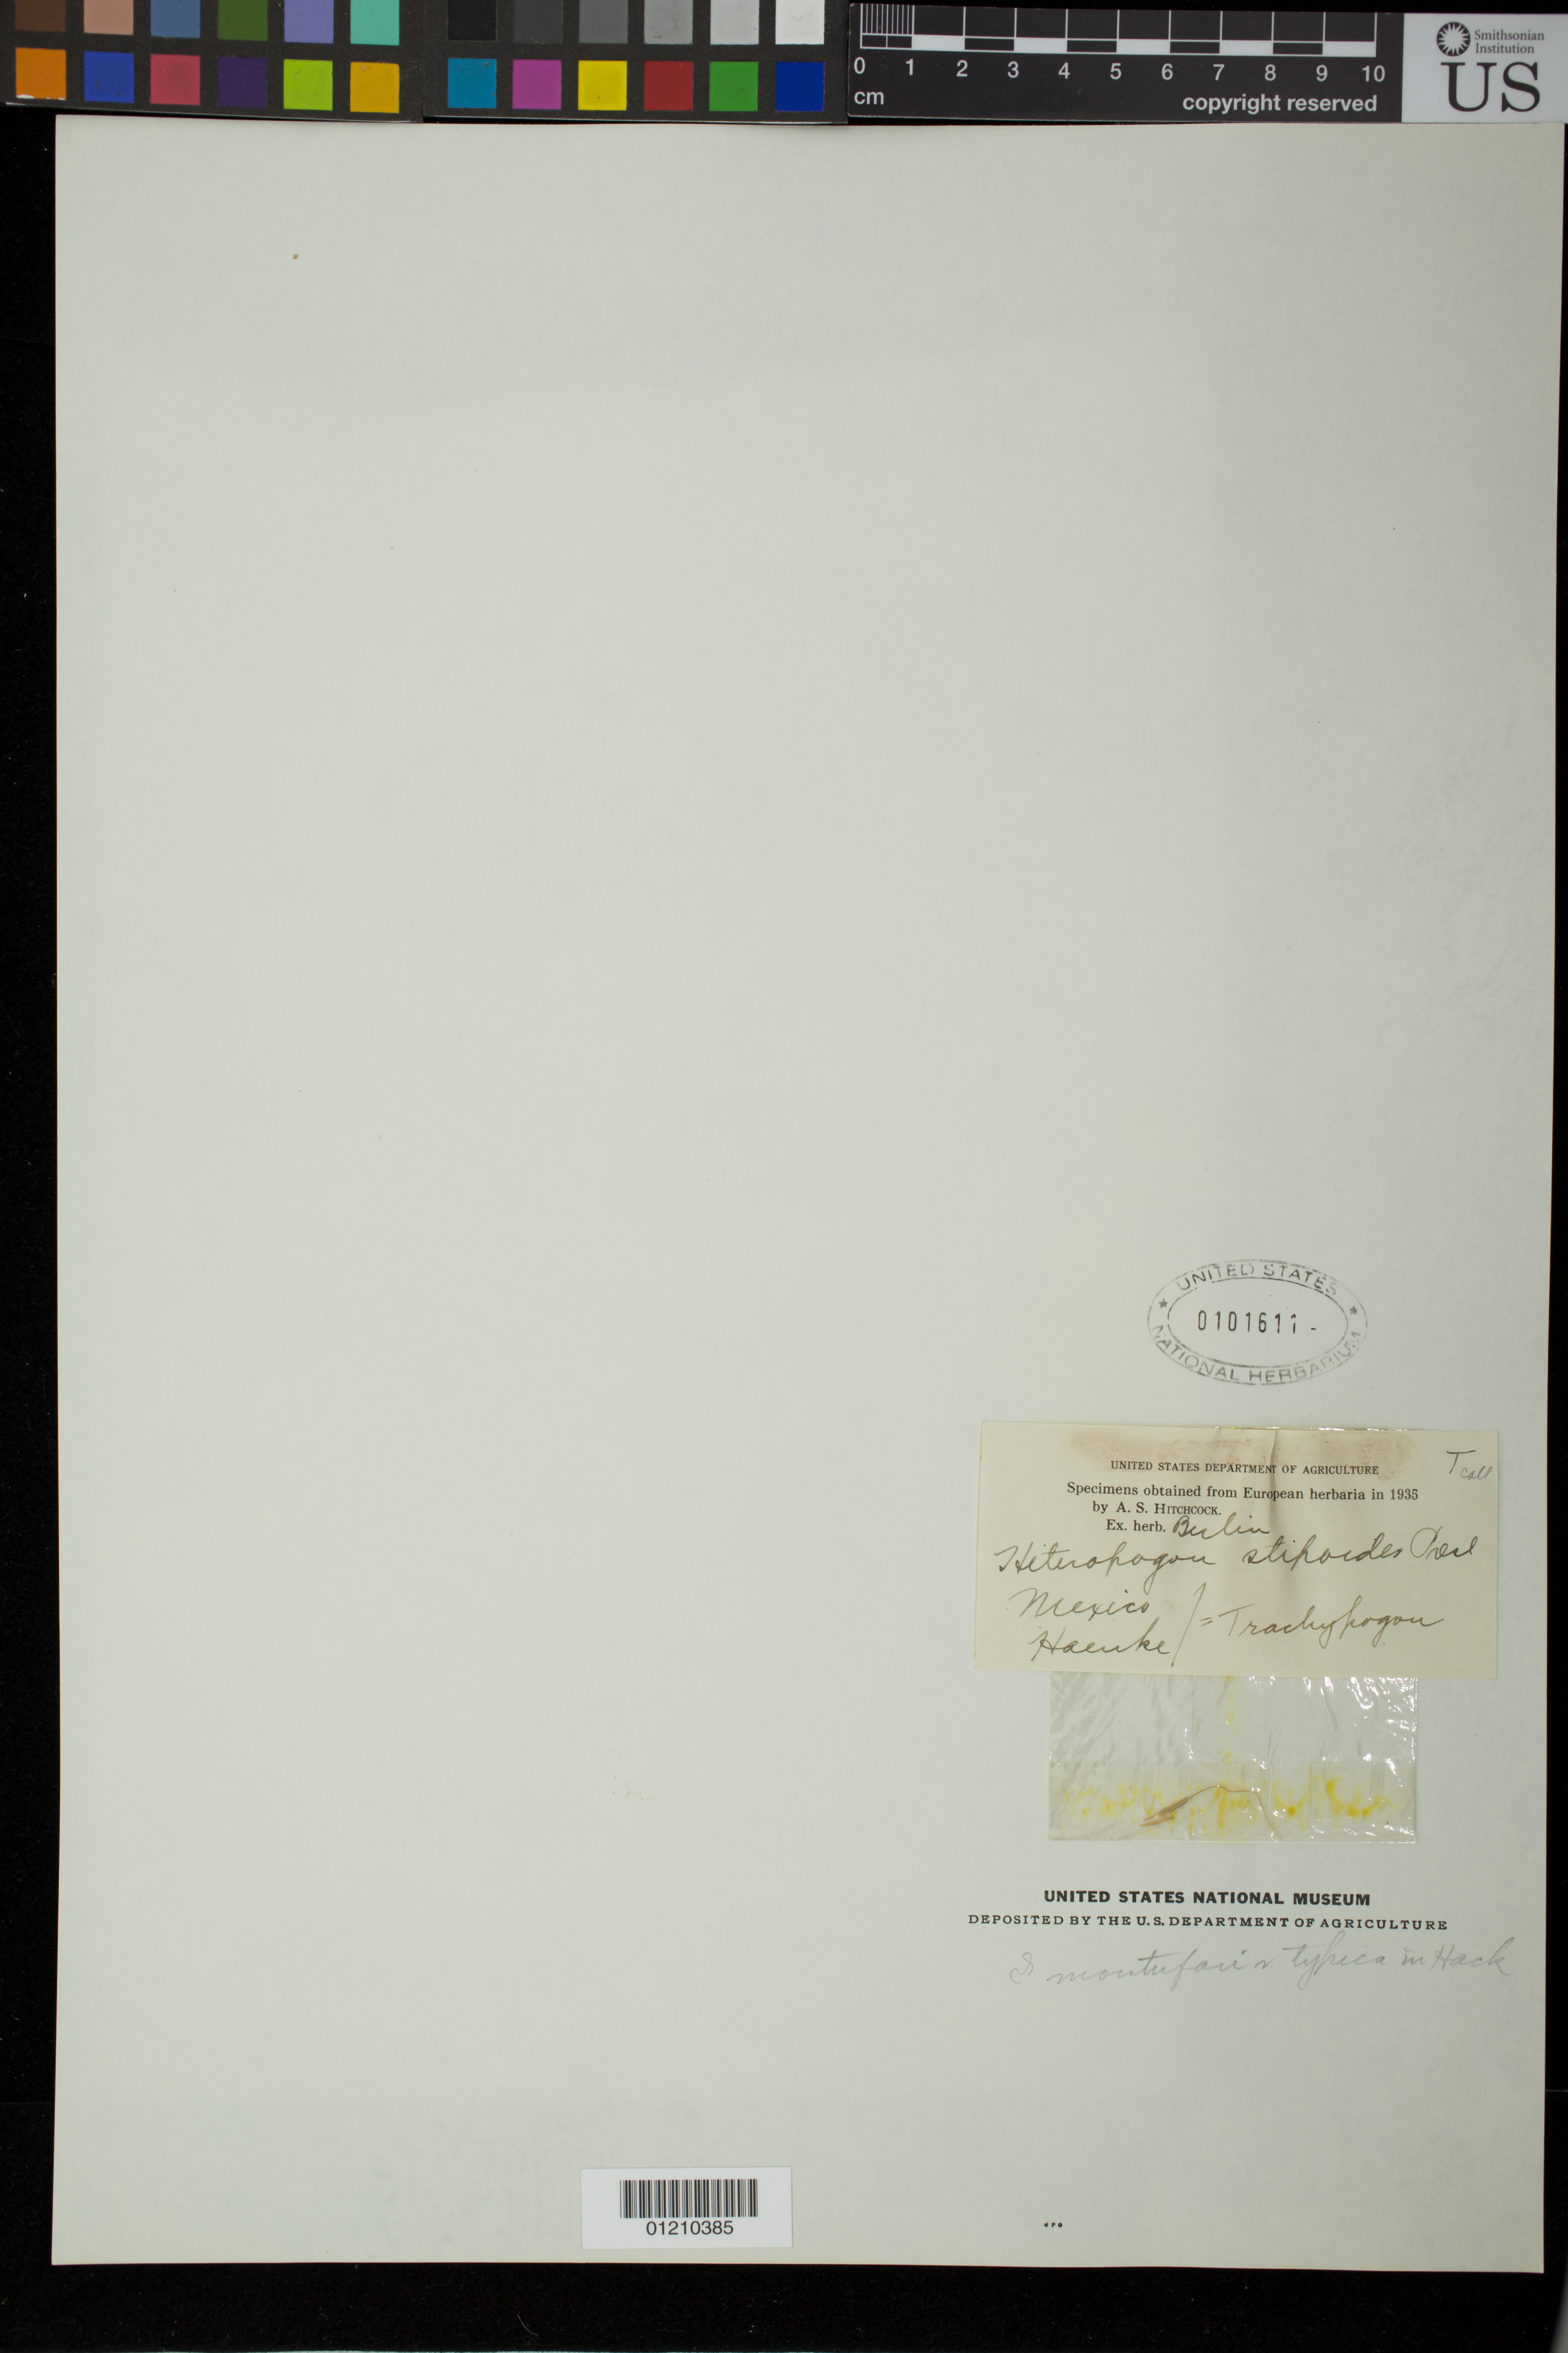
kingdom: Plantae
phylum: Tracheophyta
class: Liliopsida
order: Poales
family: Poaceae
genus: Heteropogon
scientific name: Heteropogon stipoides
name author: J. Presl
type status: Type Collection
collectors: T. Haenke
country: Mexico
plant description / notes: Fragmentary material of type specimen ex herb. Berlin.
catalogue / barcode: US 101611